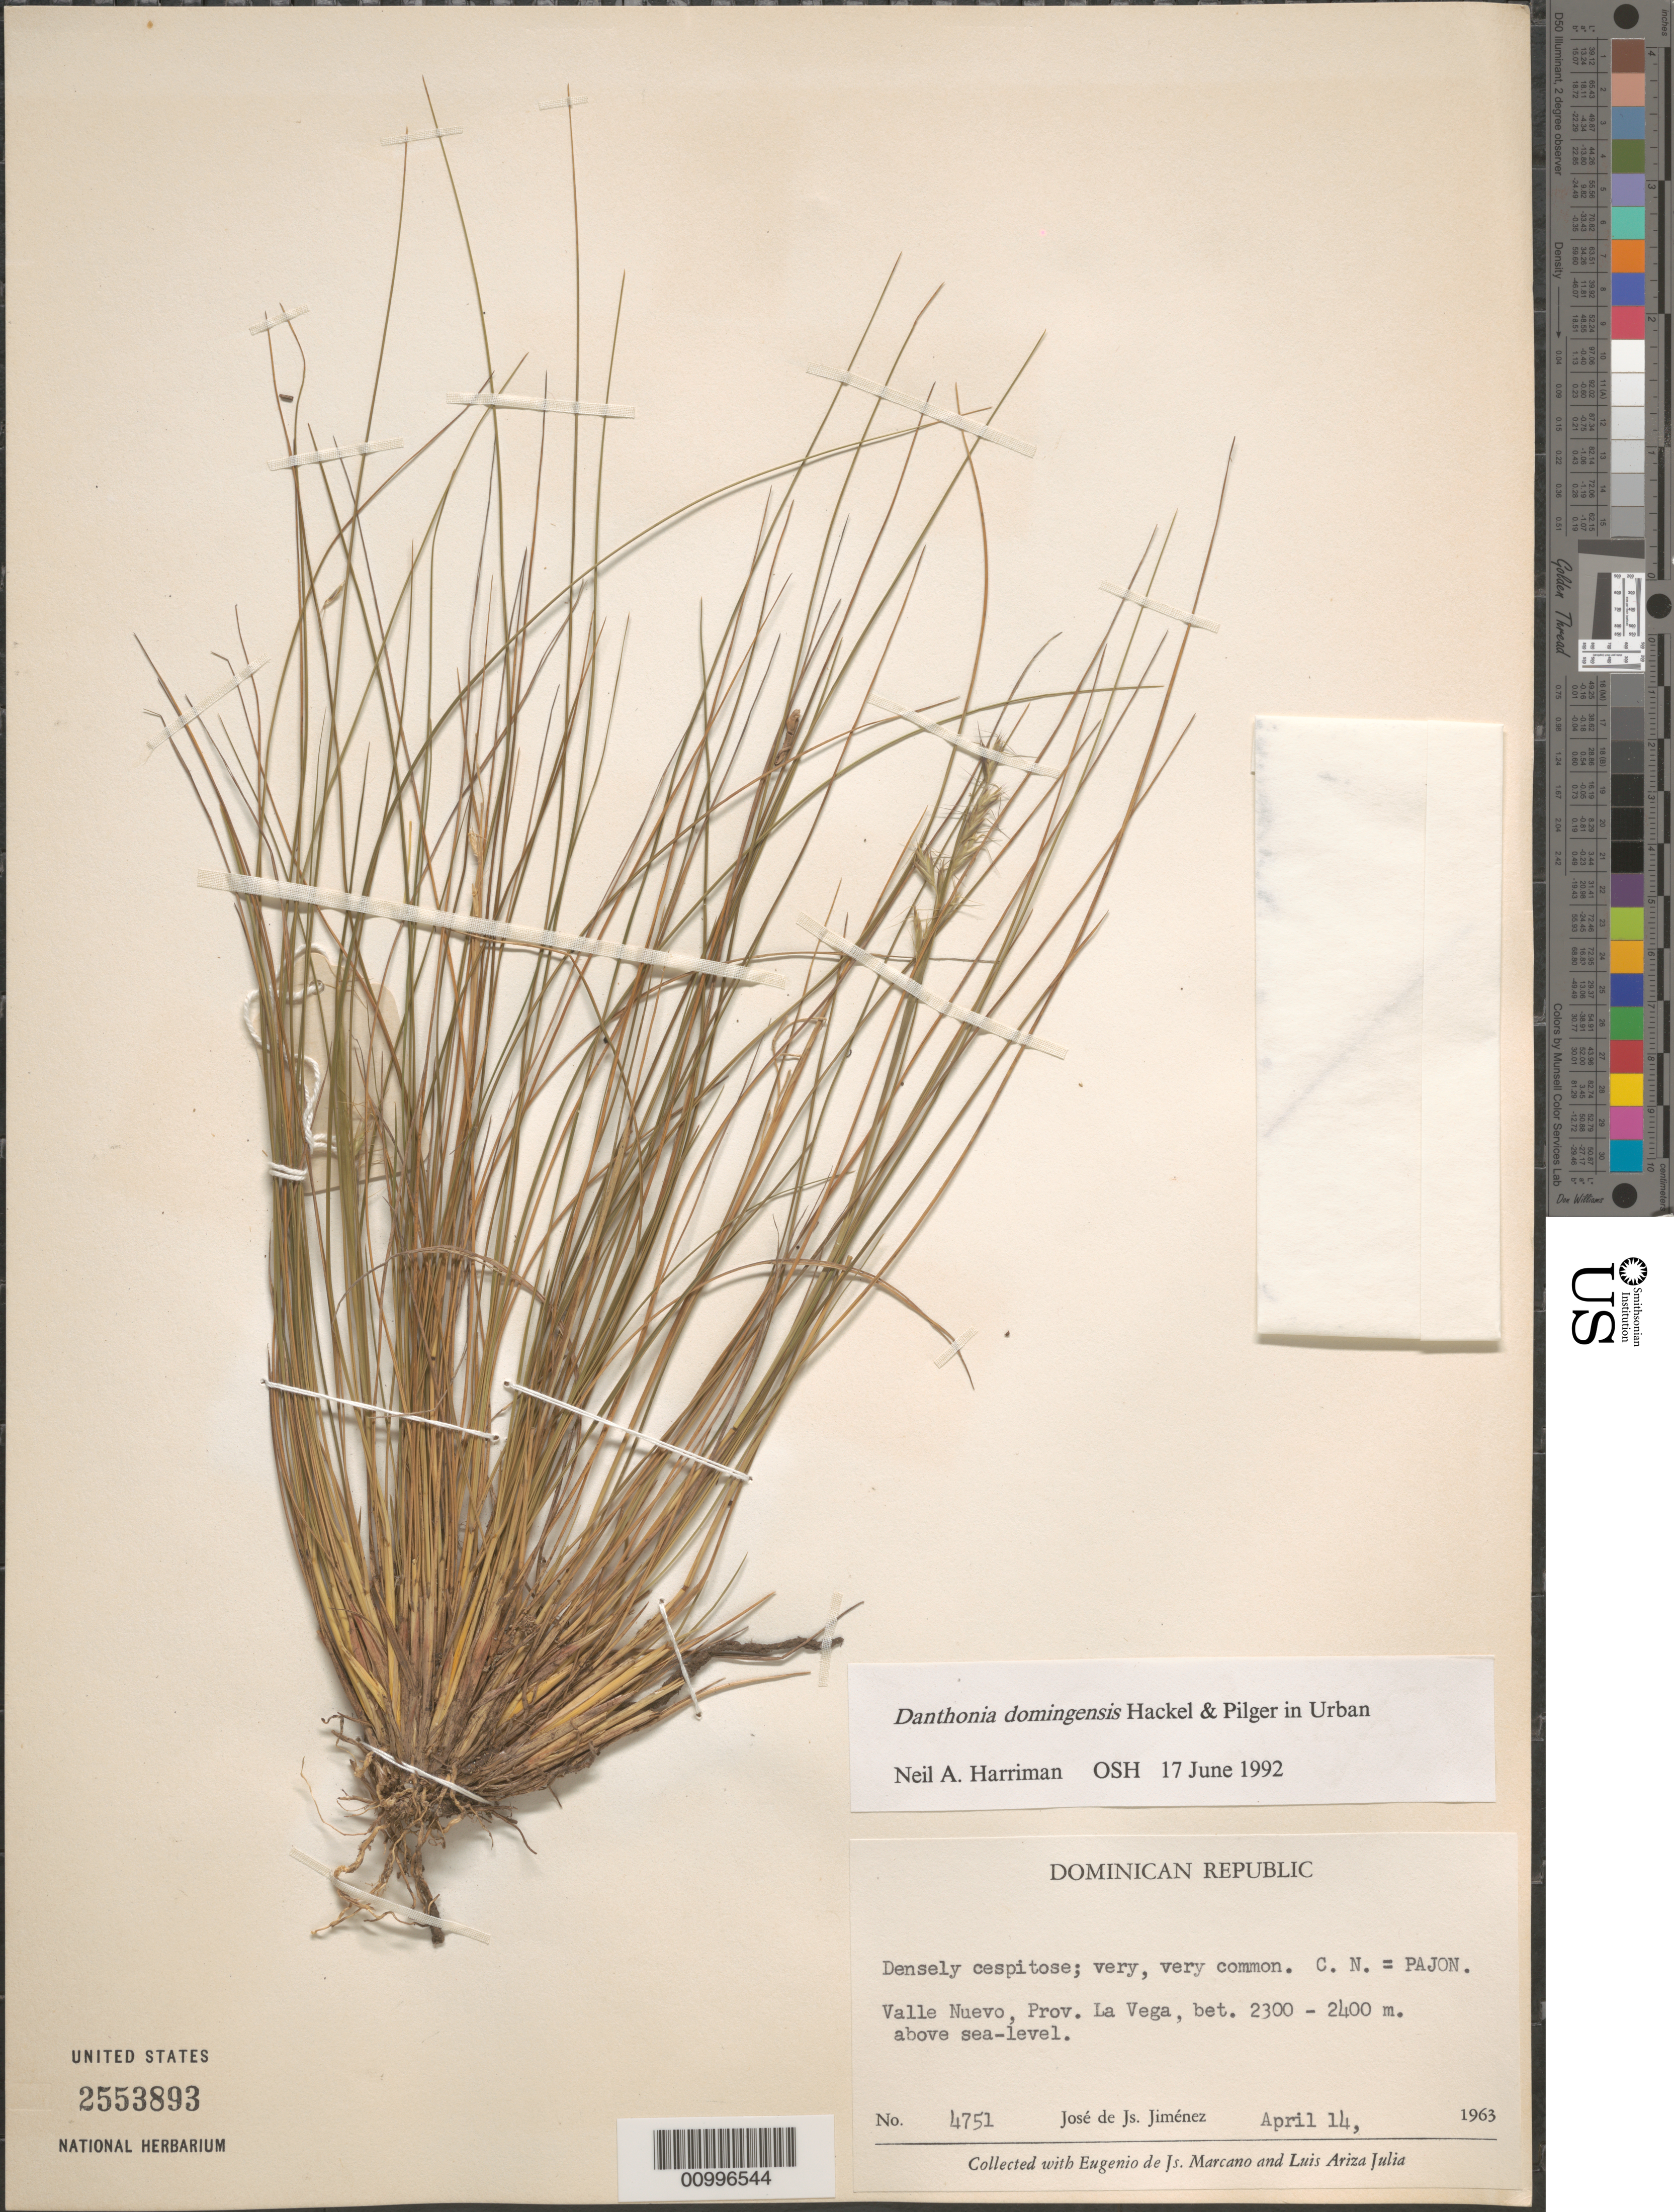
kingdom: Plantae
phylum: Tracheophyta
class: Liliopsida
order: Poales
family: Poaceae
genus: Danthonia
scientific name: Danthonia domingensis subsp. domingensis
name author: Hack. & Pilg.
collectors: J. J. Jiménez Almonte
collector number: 4751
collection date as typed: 14 Apr 1963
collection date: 1963-04-14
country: Dominican Republic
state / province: La Vega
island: Hispaniola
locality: Valle Nuevo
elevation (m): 2300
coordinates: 0 N, 0 E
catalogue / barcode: US 2553893